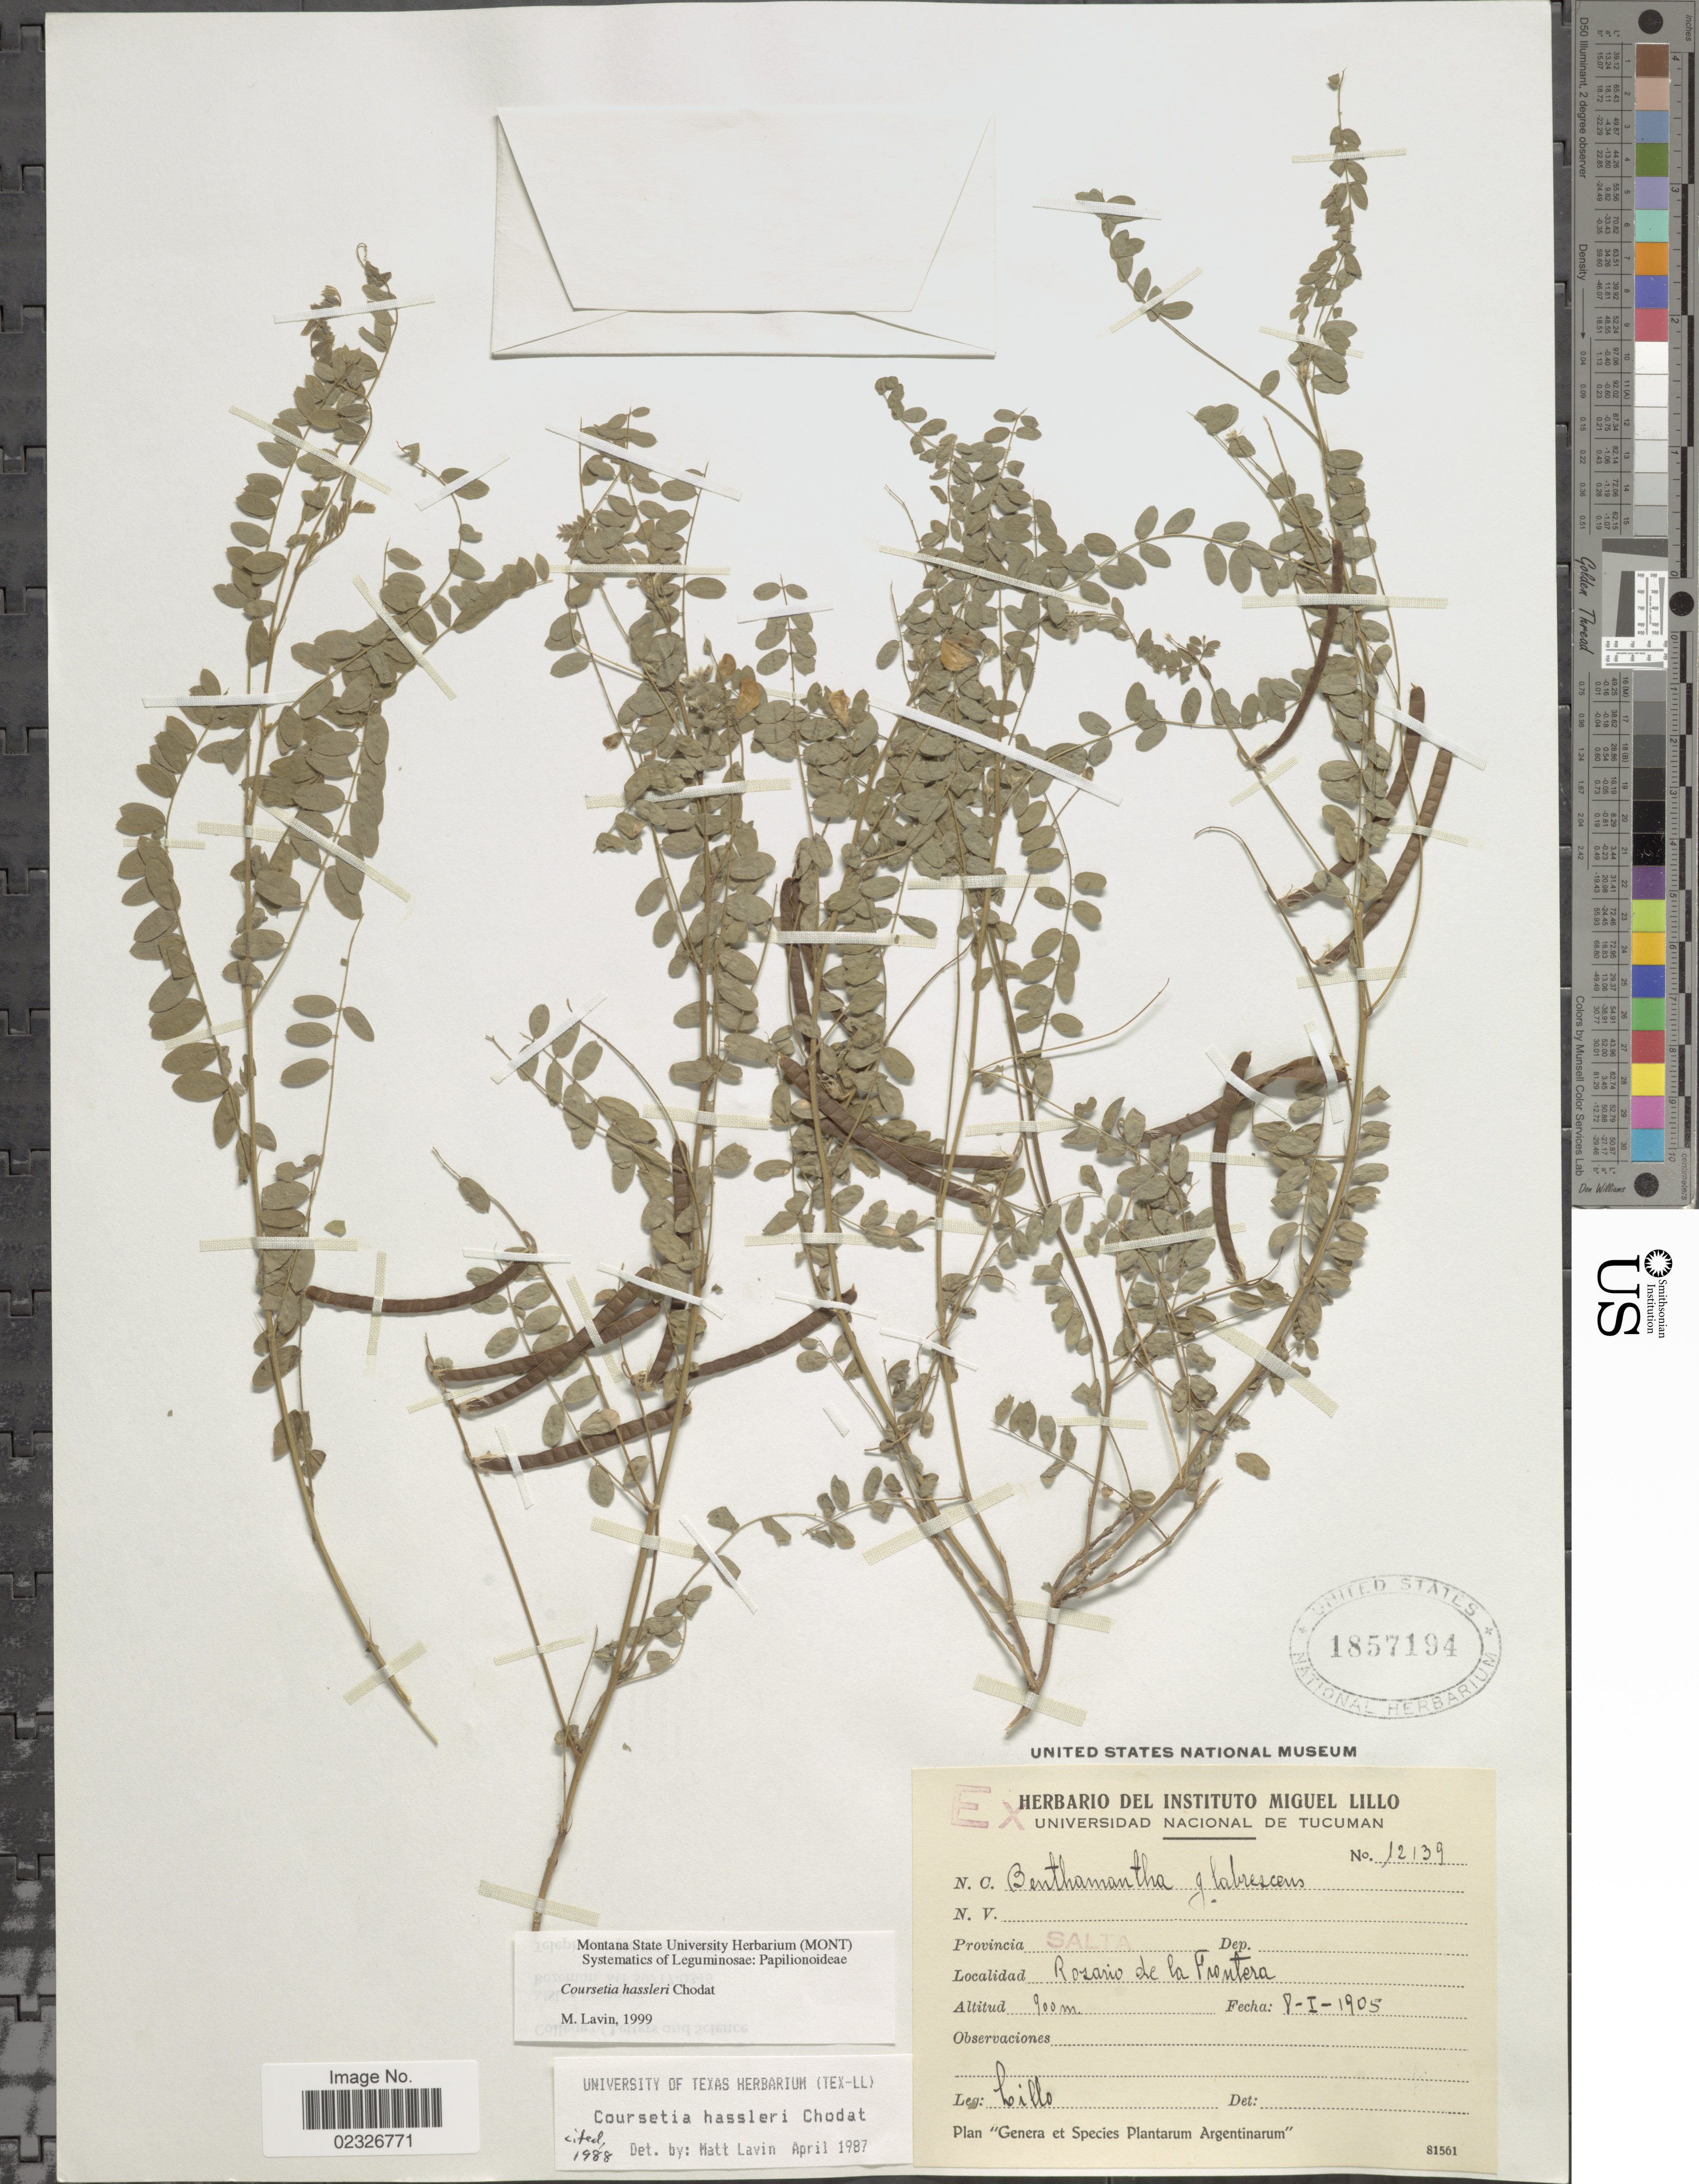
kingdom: Plantae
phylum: Tracheophyta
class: Magnoliopsida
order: Fabales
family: Fabaceae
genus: Coursetia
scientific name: Coursetia hassleri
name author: Chodat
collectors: -. Lillo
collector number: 12139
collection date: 1905-01-08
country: Argentina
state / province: Salta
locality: Provincia Salta. Rosario de la Frontera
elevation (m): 900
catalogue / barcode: US 1857194